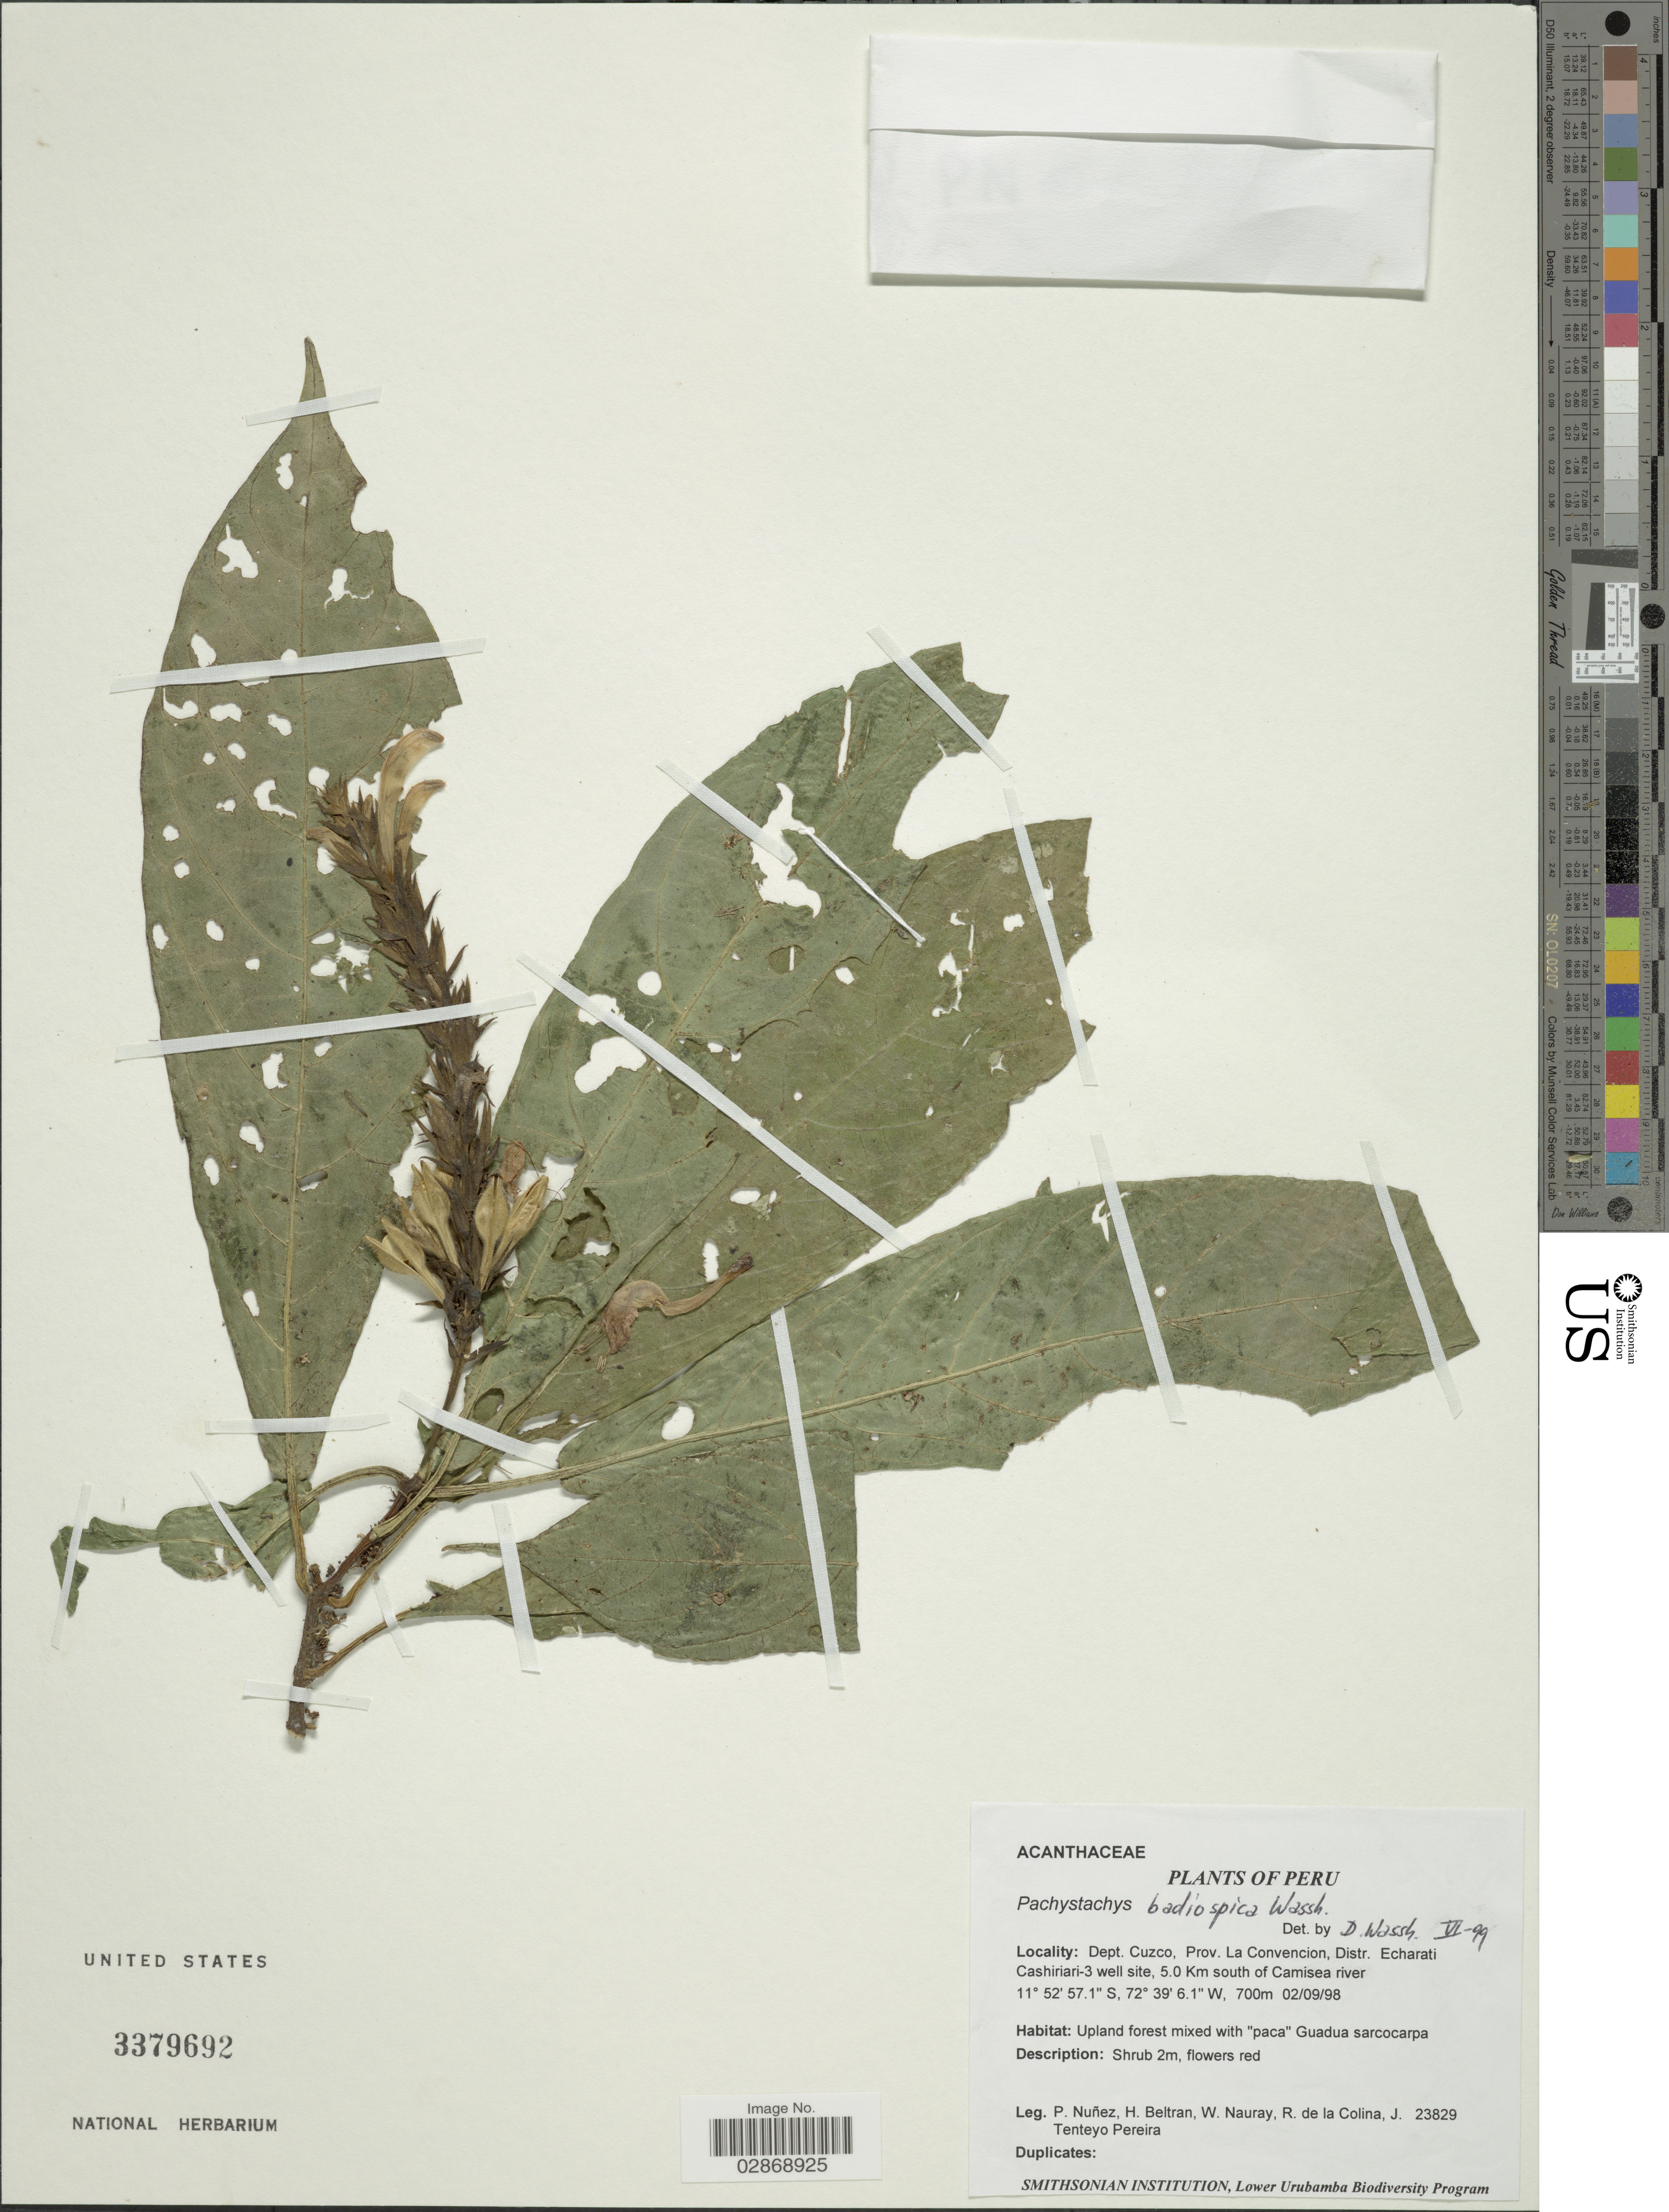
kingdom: Plantae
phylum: Tracheophyta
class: Magnoliopsida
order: Lamiales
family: Acanthaceae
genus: Pachystachys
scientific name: Pachystachys badiospica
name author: Wassh.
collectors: P. Nuñez V., H. Beltran, W. Nauray, R. de La Colina & J. Tenteyo Pereira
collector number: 23829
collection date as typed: Transcribed d/m/y: 2/9/98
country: Peru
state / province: Cusco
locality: Dept. Cuzco, Prov. La Convencion, Distr. Echarati Cashiriari-3 well site, 5.0 Km south of Camisea river.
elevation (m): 700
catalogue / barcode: US 3379692